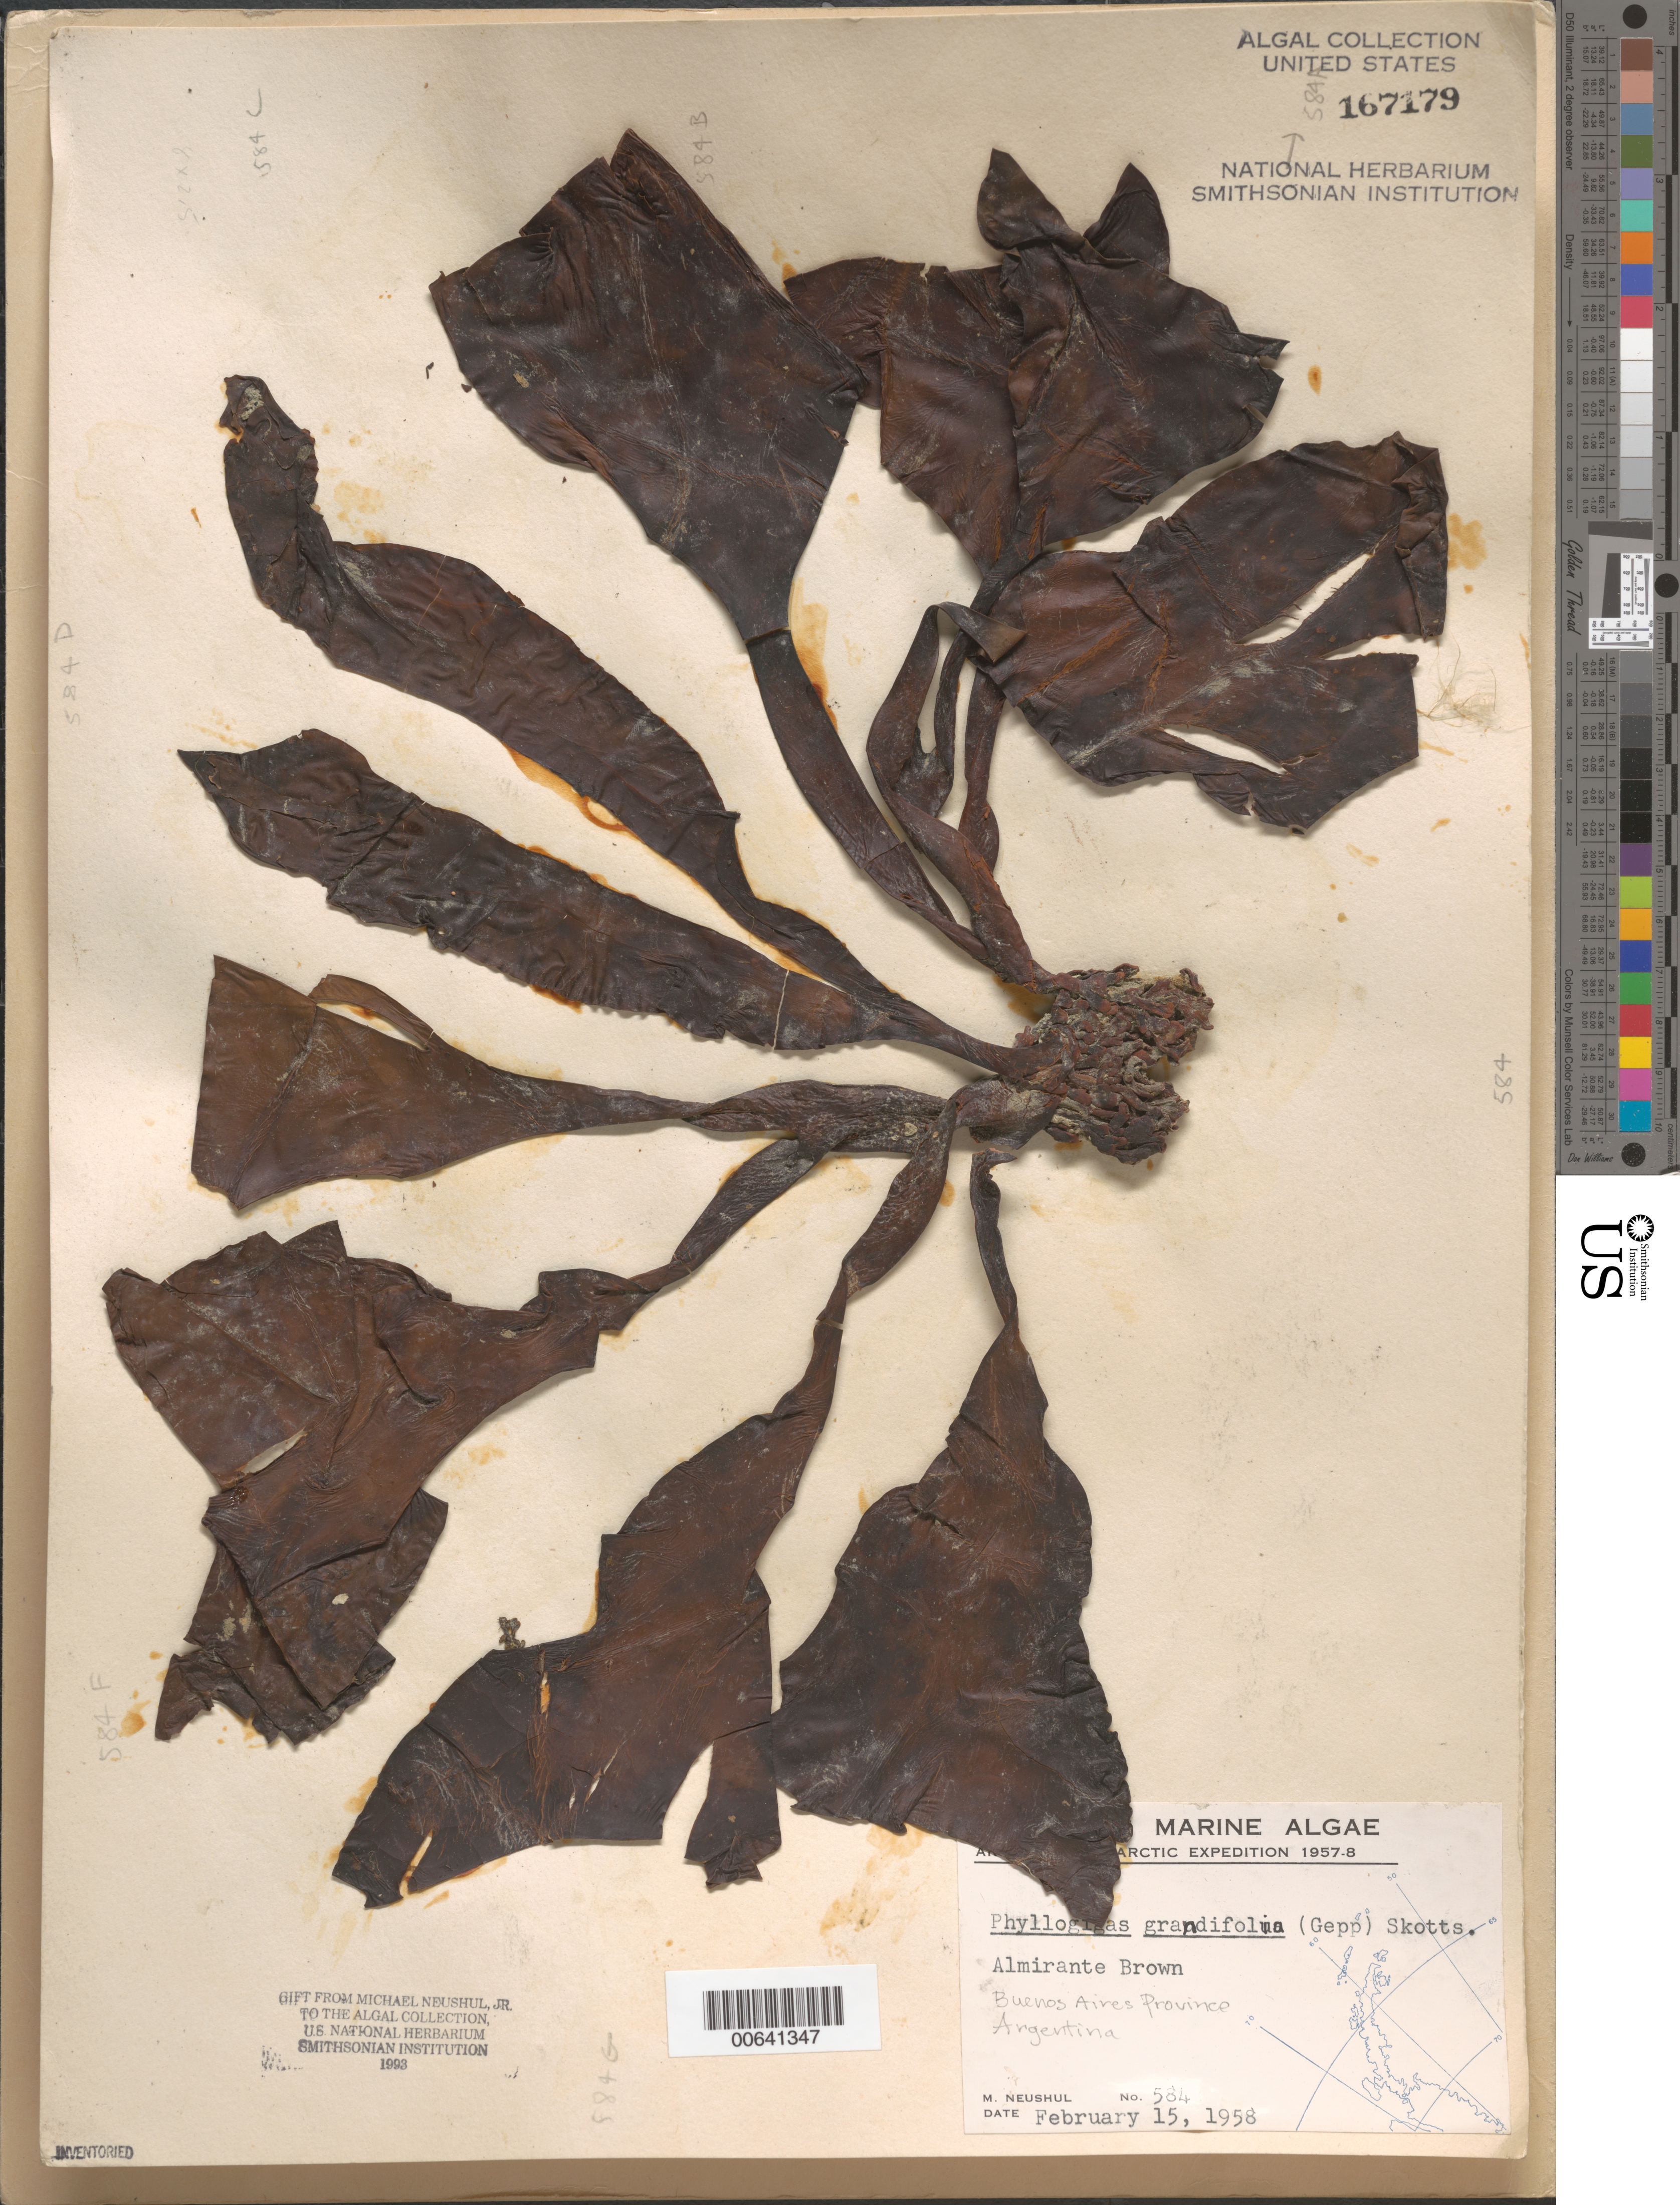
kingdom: Chromista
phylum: Ochrophyta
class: Phaeophyceae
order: Desmarestiales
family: Desmarestiaceae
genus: Himantothallus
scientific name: Himantothallus grandifolius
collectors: M. Neushul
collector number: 584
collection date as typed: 15 Feb 1958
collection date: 1958-02-15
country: Argentina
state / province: Buenos Aires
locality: Almirante Brown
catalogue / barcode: US 167179